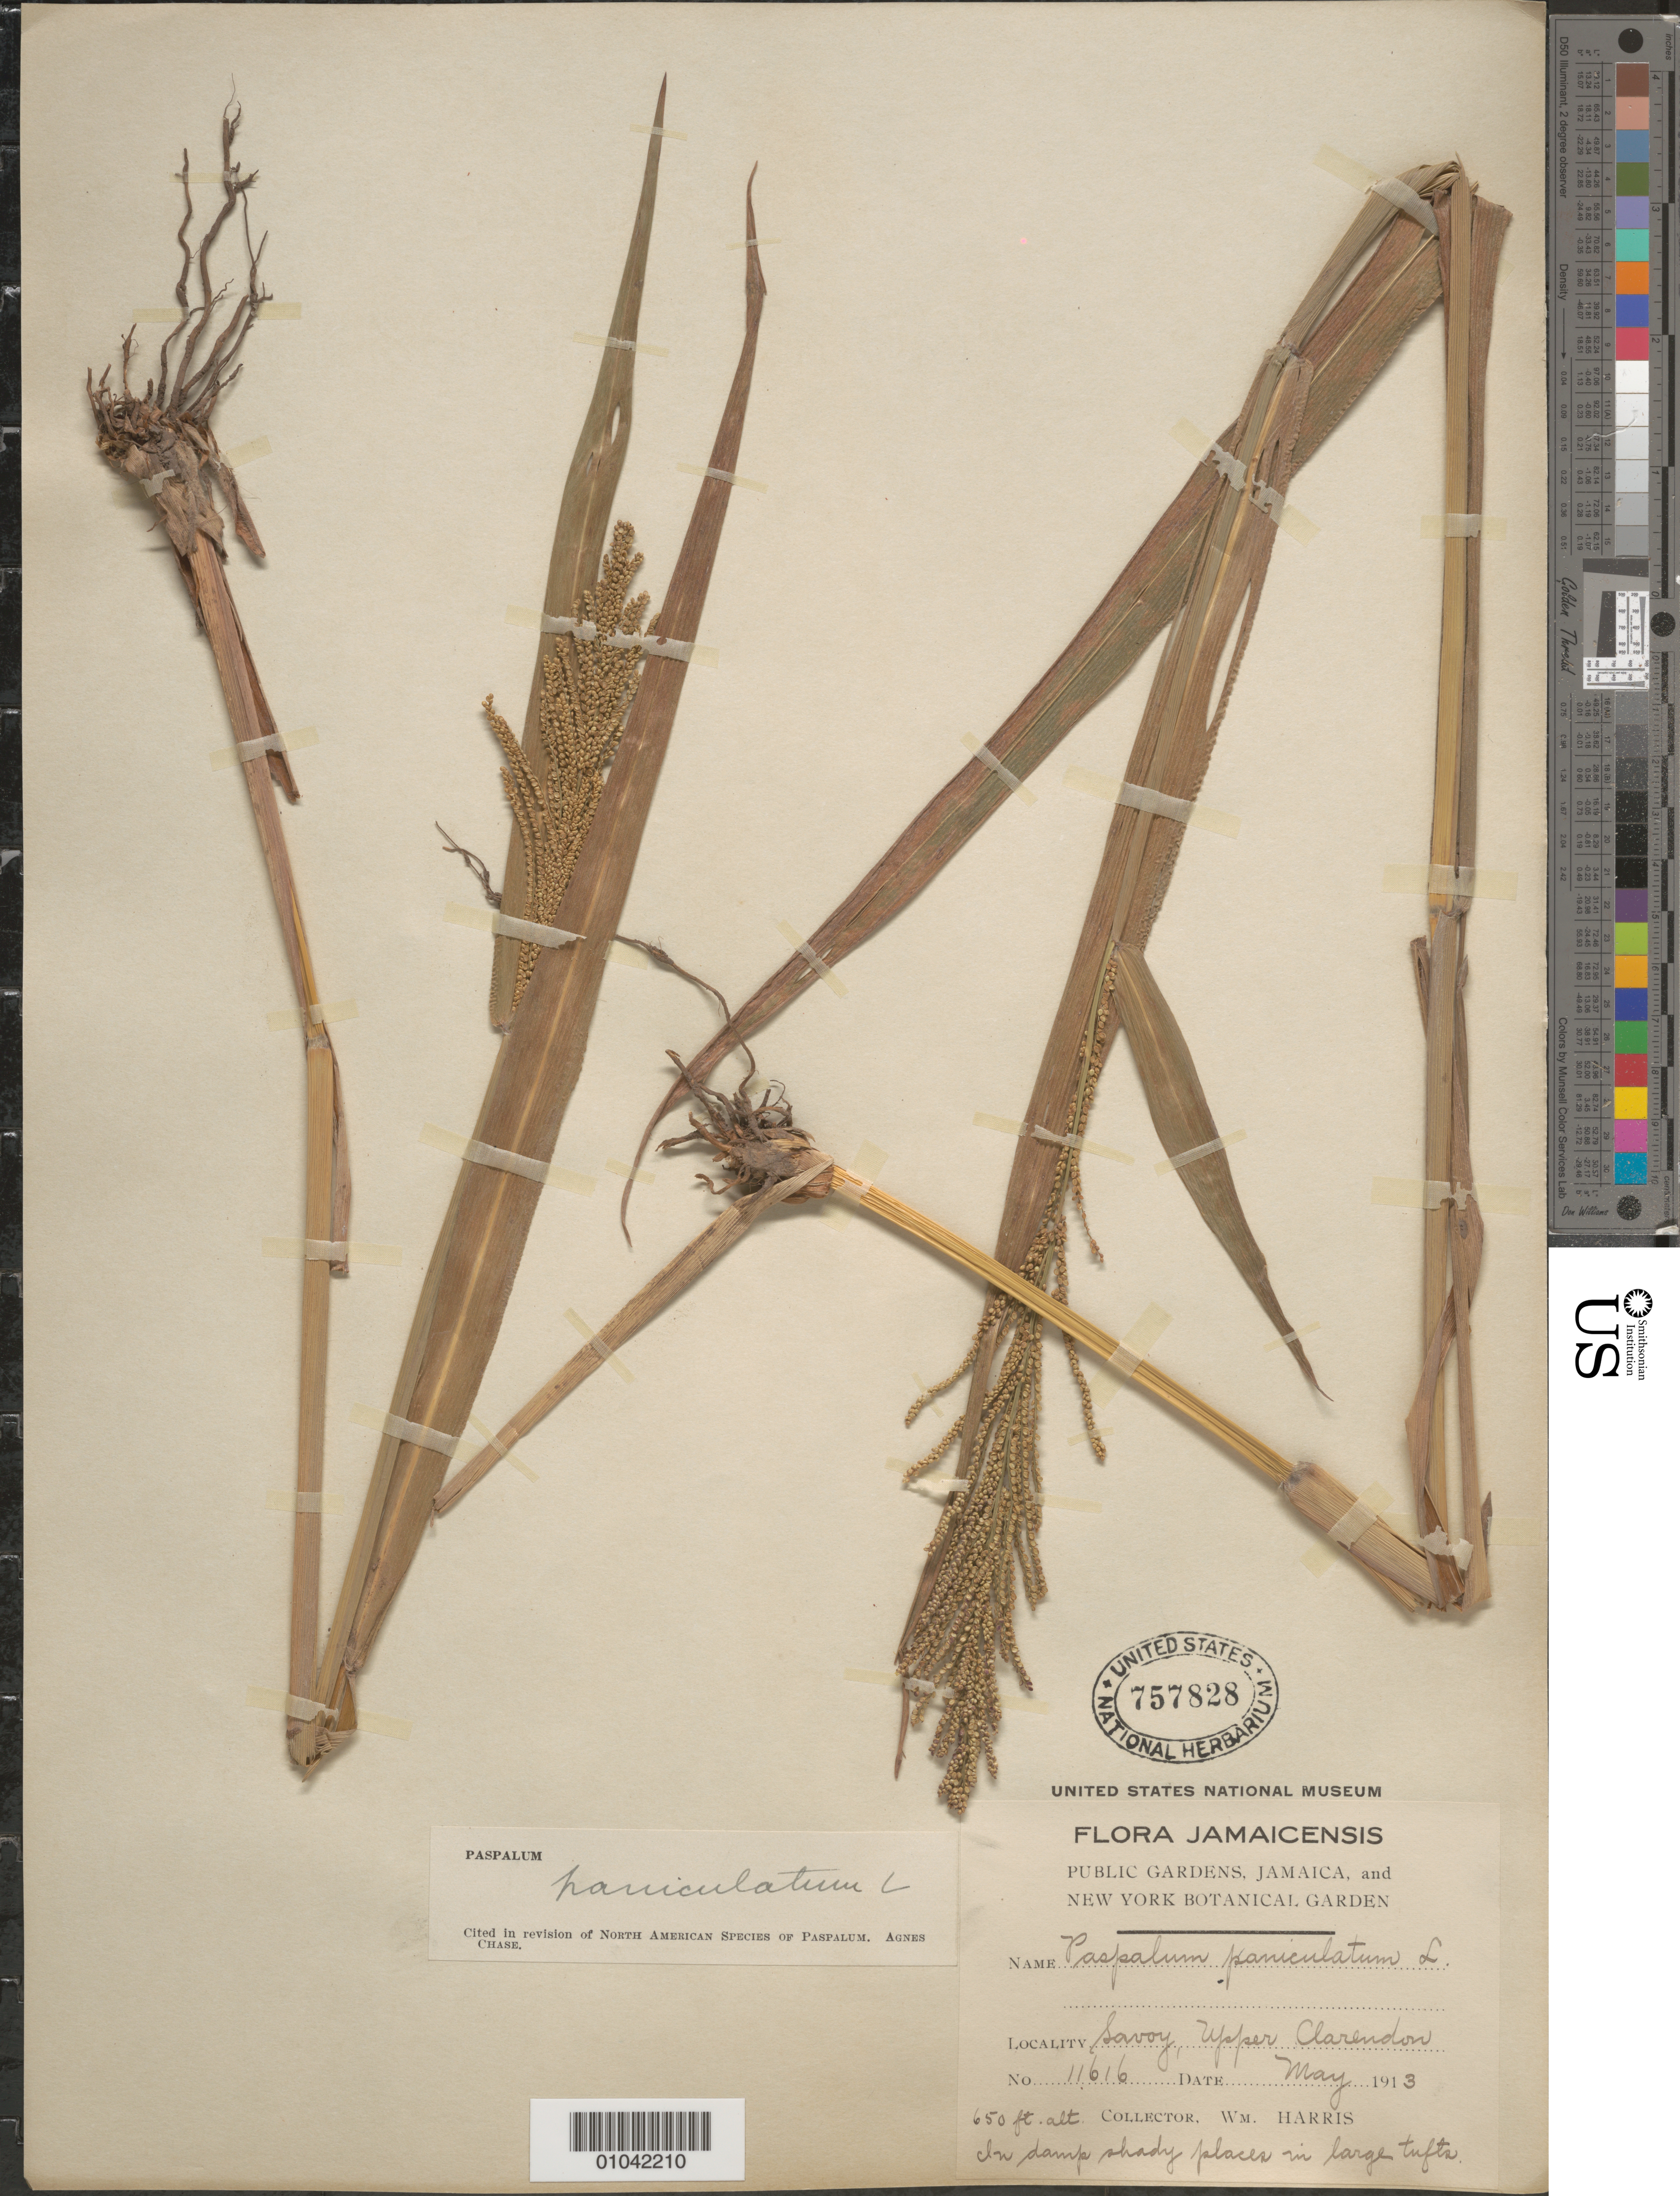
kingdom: Plantae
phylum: Tracheophyta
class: Liliopsida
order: Poales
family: Poaceae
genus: Paspalum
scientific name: Paspalum paniculatum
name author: L.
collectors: W. Harris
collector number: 11616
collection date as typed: May 1913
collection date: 1913-05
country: Jamaica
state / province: Clarendon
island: Jamaica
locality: Savoy, Upper Clarendon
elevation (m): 198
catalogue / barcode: US 757828